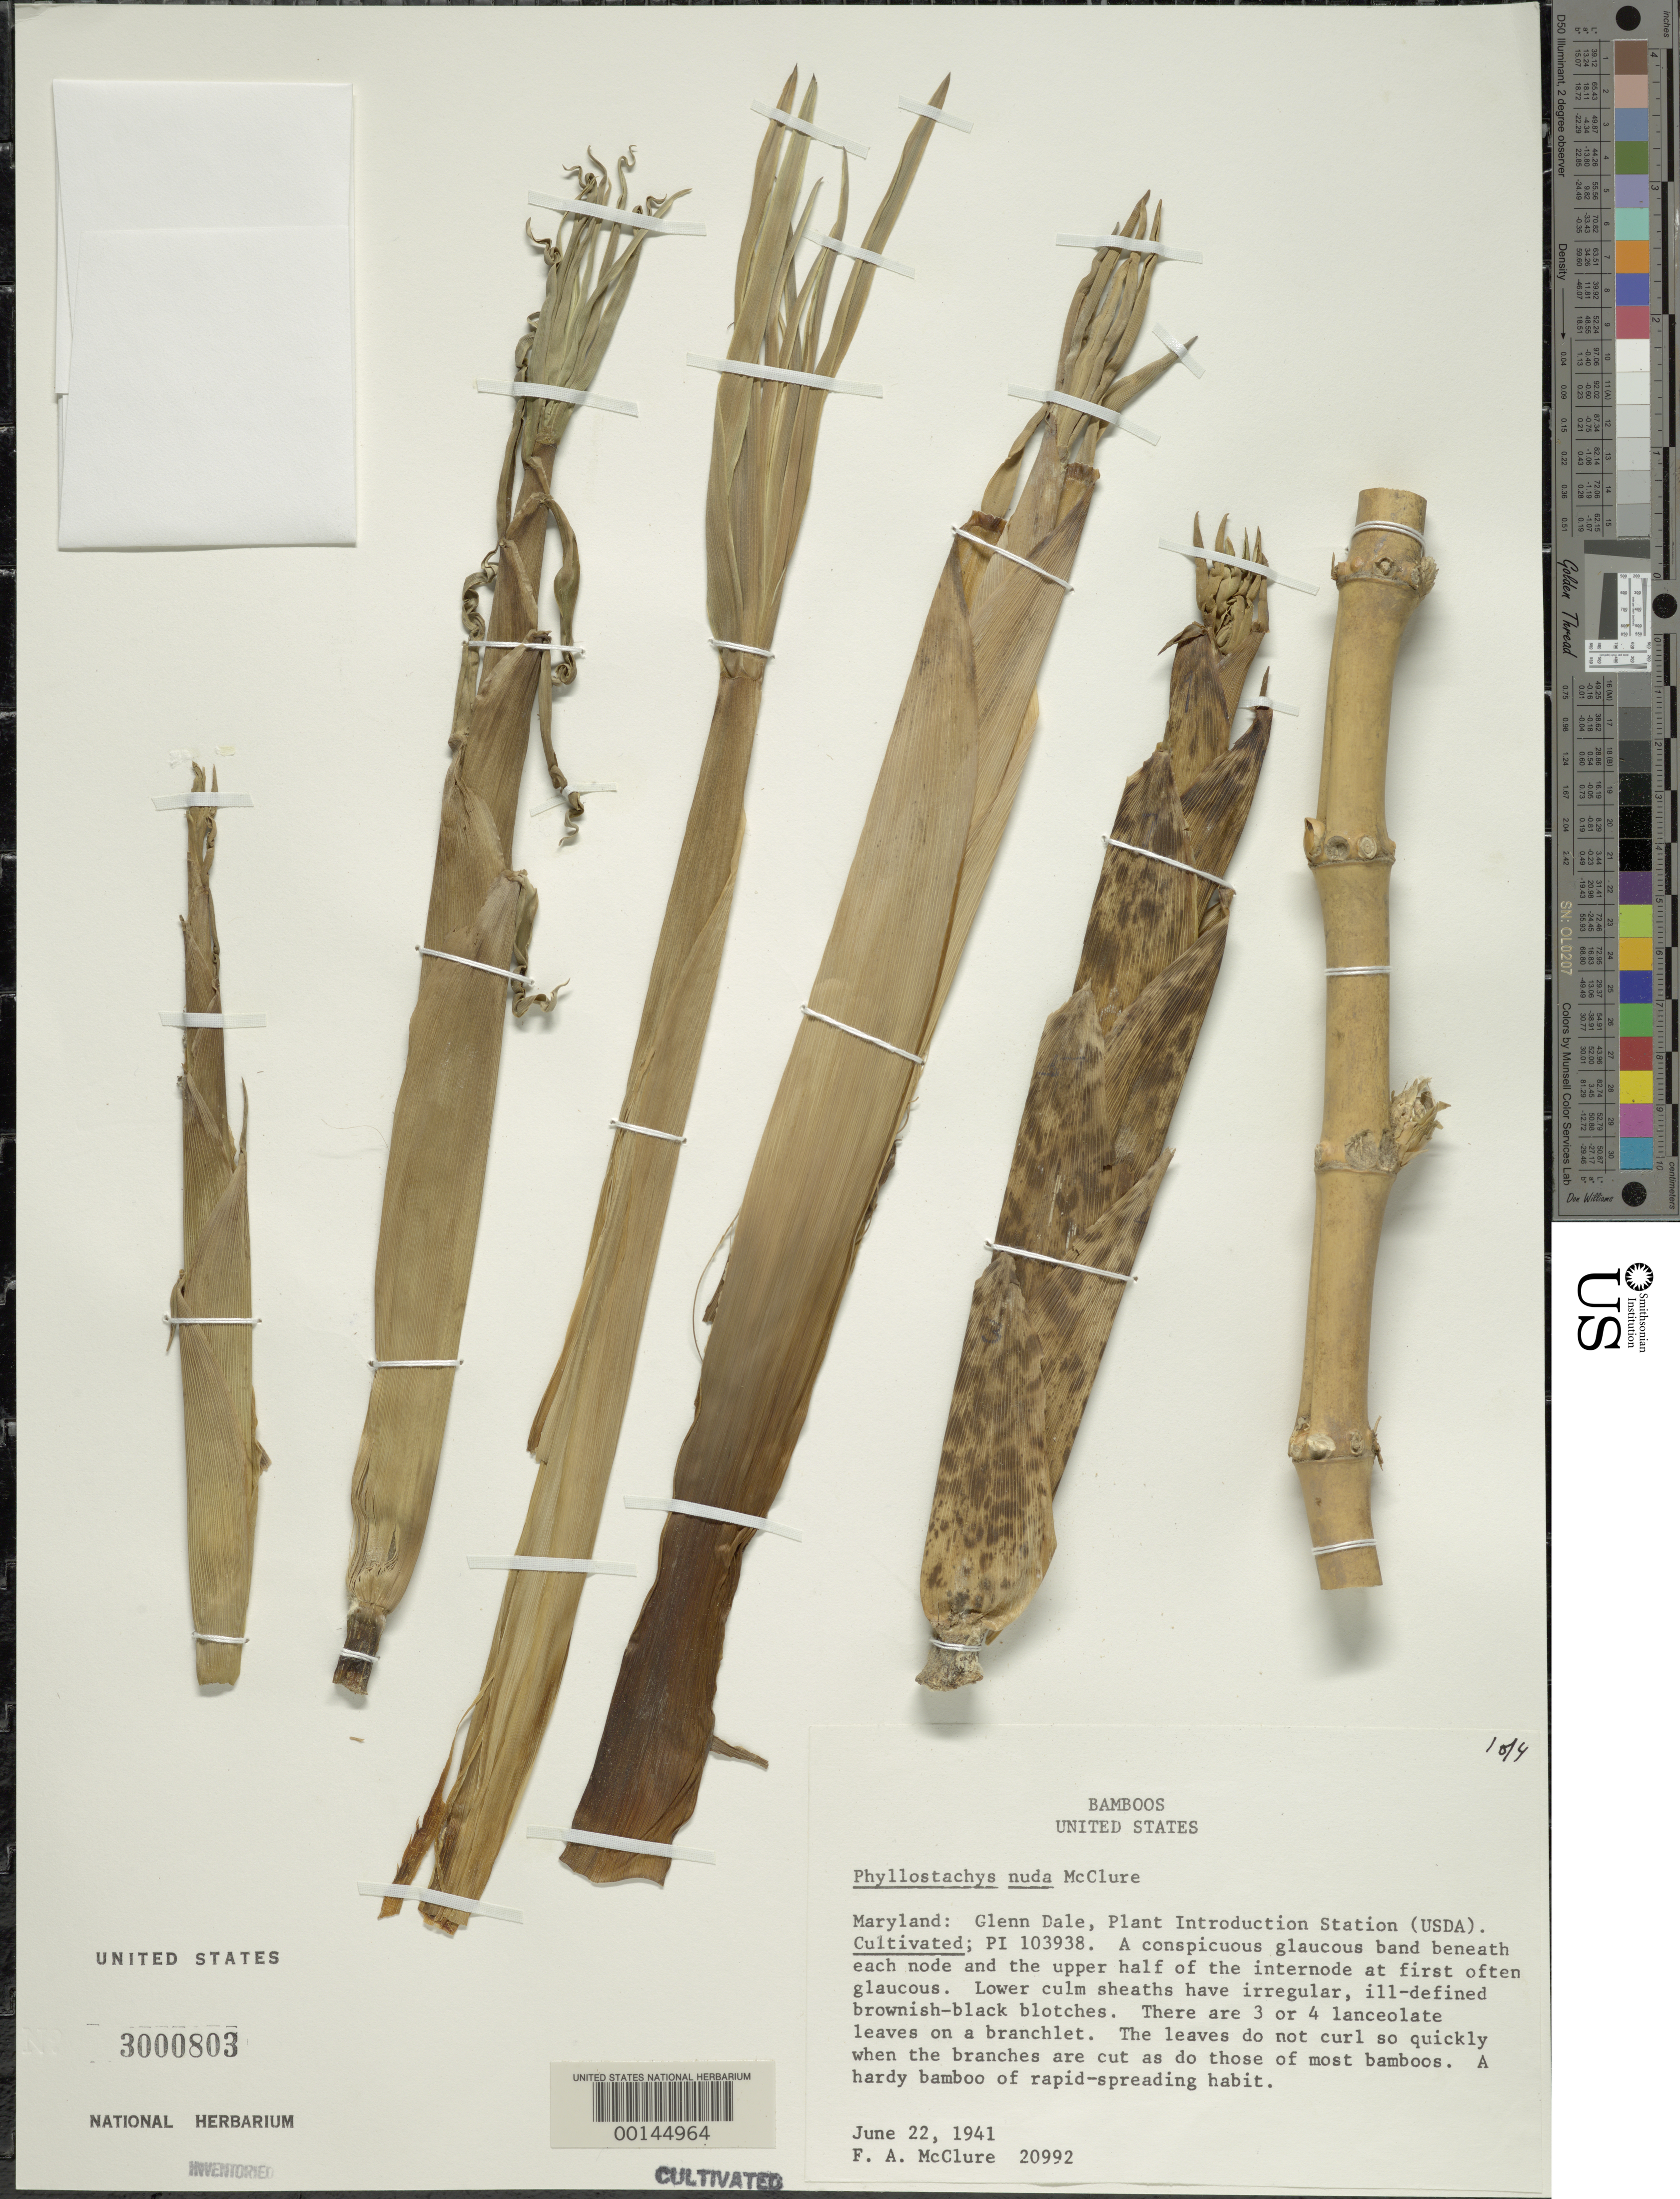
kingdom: Plantae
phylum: Tracheophyta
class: Liliopsida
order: Poales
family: Poaceae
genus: Phyllostachys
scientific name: Phyllostachys nuda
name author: McClure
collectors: F. A. McClure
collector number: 20992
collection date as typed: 22 Jun 1941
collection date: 1941-06-22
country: United States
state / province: Maryland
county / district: Prince George's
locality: Glenn dale, p.i. station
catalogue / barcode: US 3000803